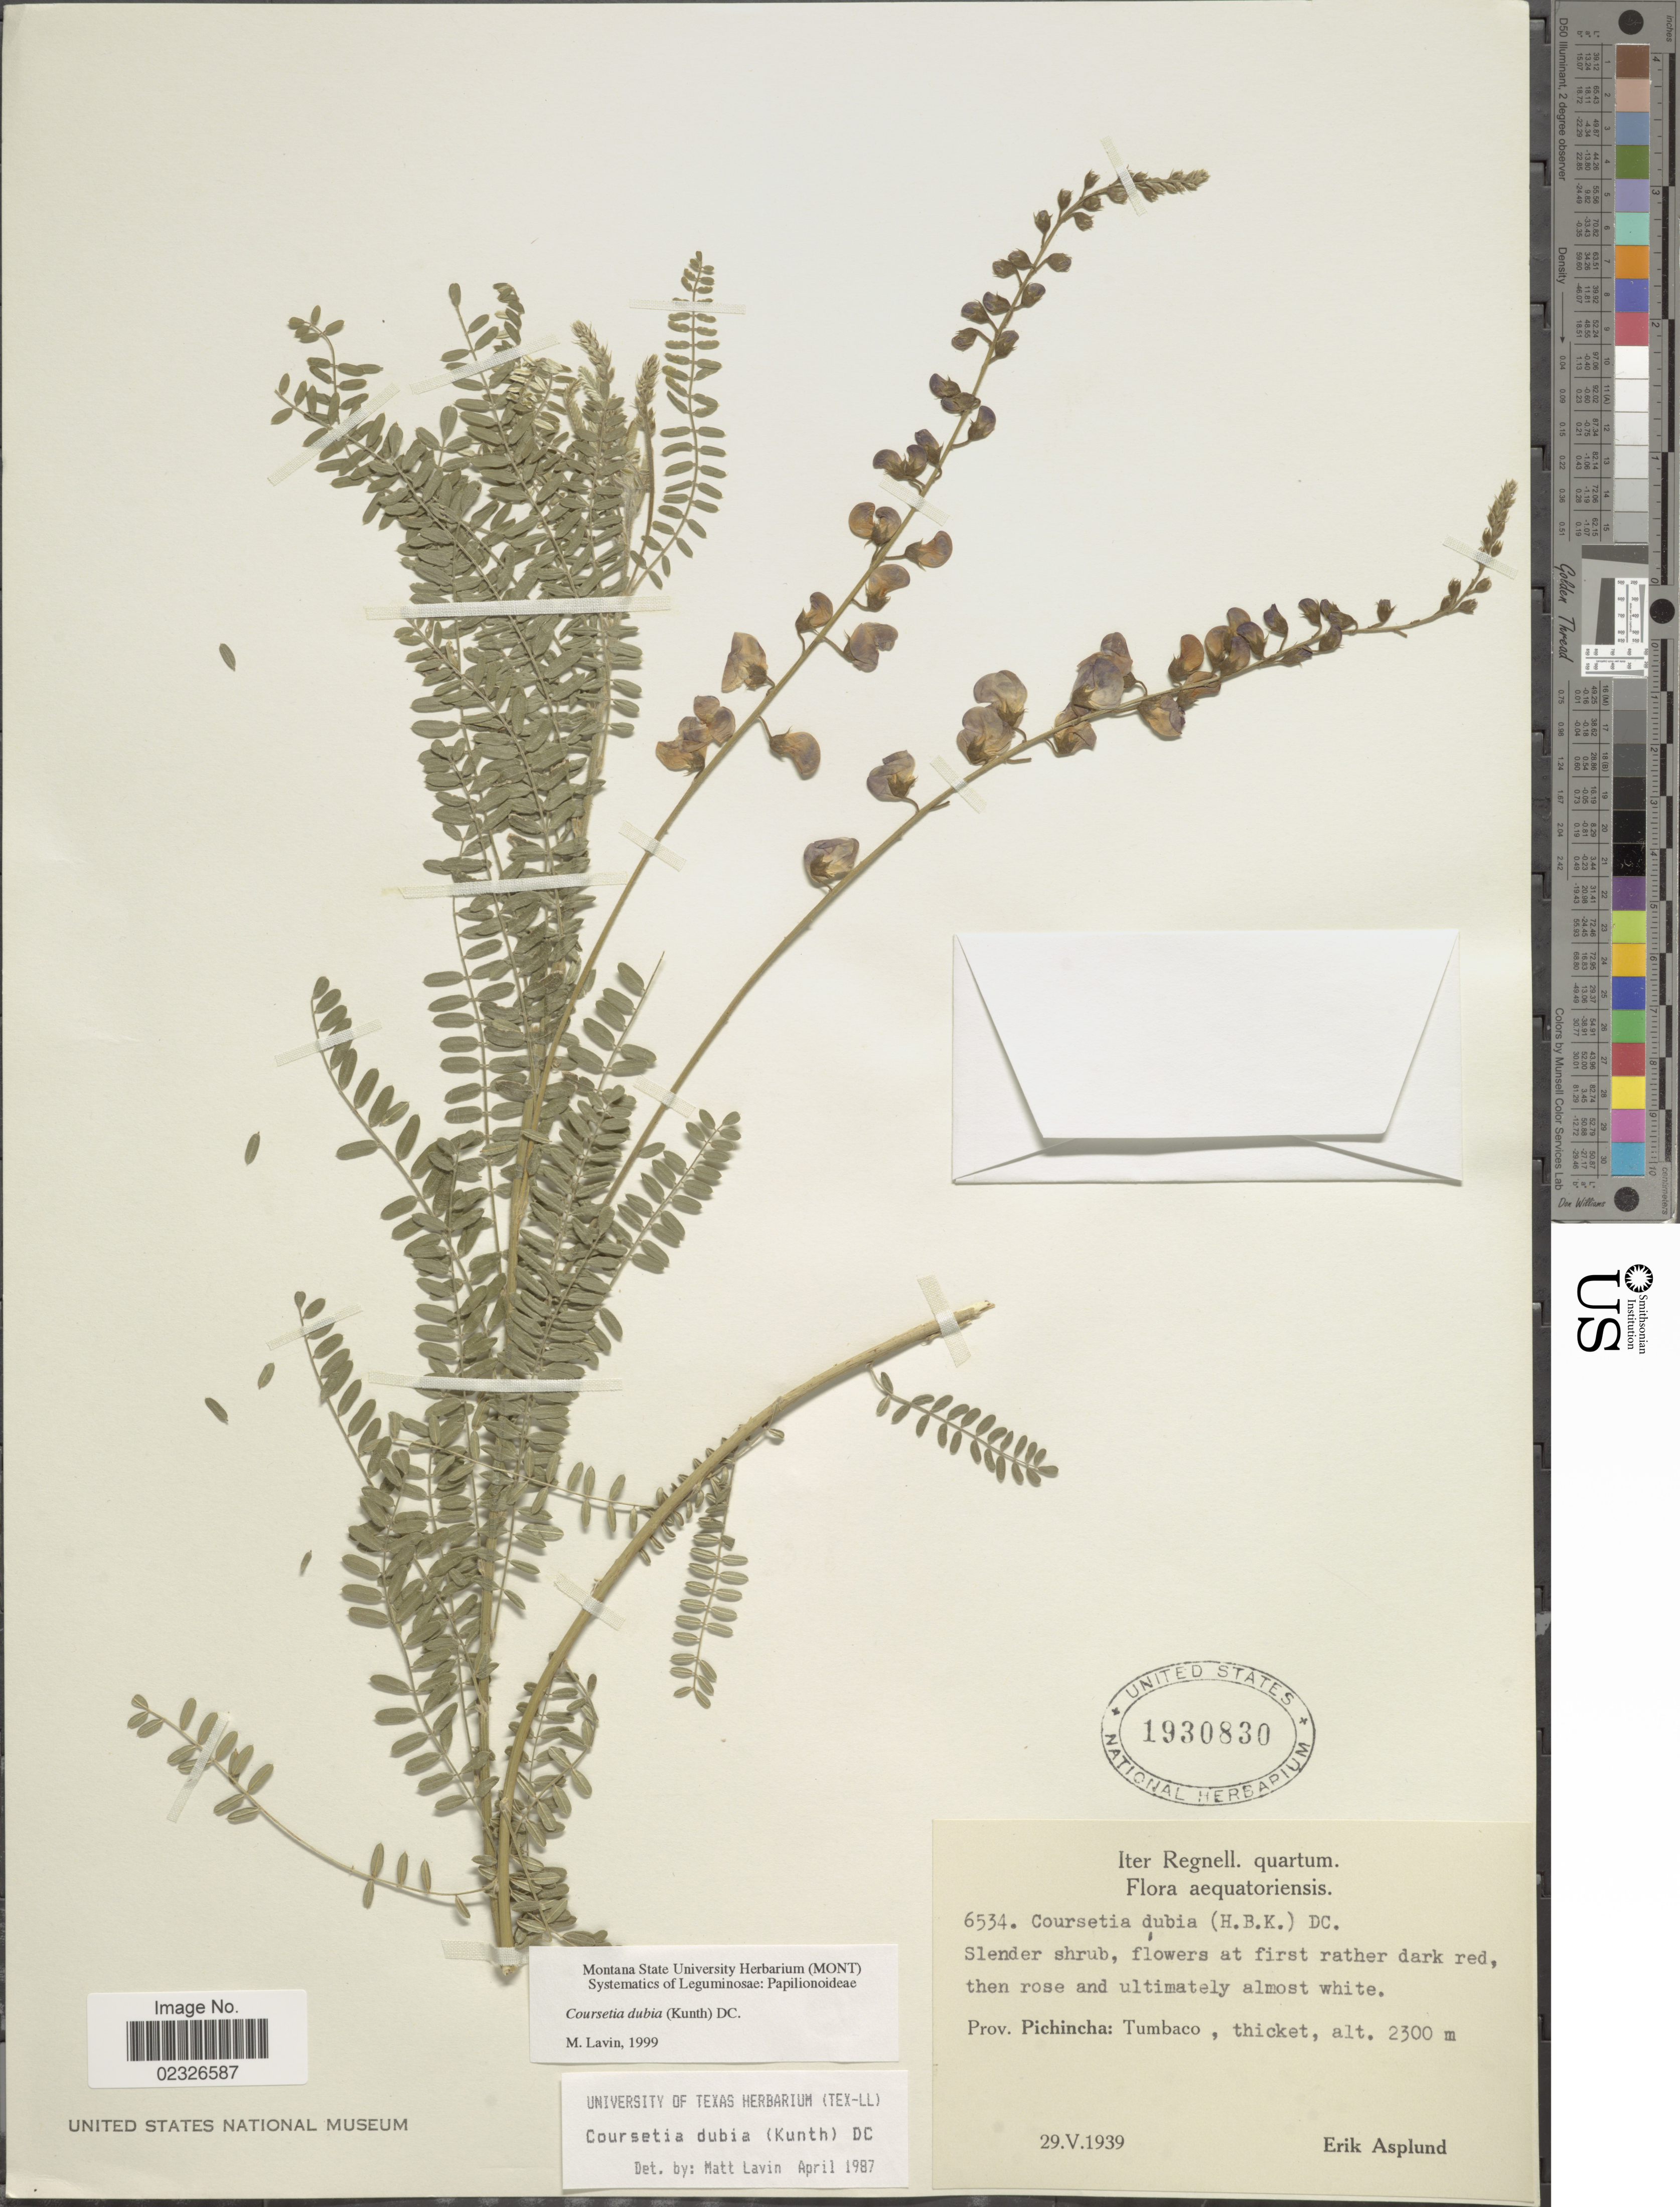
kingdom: Plantae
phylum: Tracheophyta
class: Magnoliopsida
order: Fabales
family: Fabaceae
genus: Coursetia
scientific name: Coursetia dubia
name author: (Kunth) DC.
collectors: E. Asplund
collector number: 6534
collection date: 1939-05-29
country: Ecuador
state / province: Pichincha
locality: Prov. Pichincha: Tumbaco, thicket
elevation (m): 2300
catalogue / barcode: US 1930830